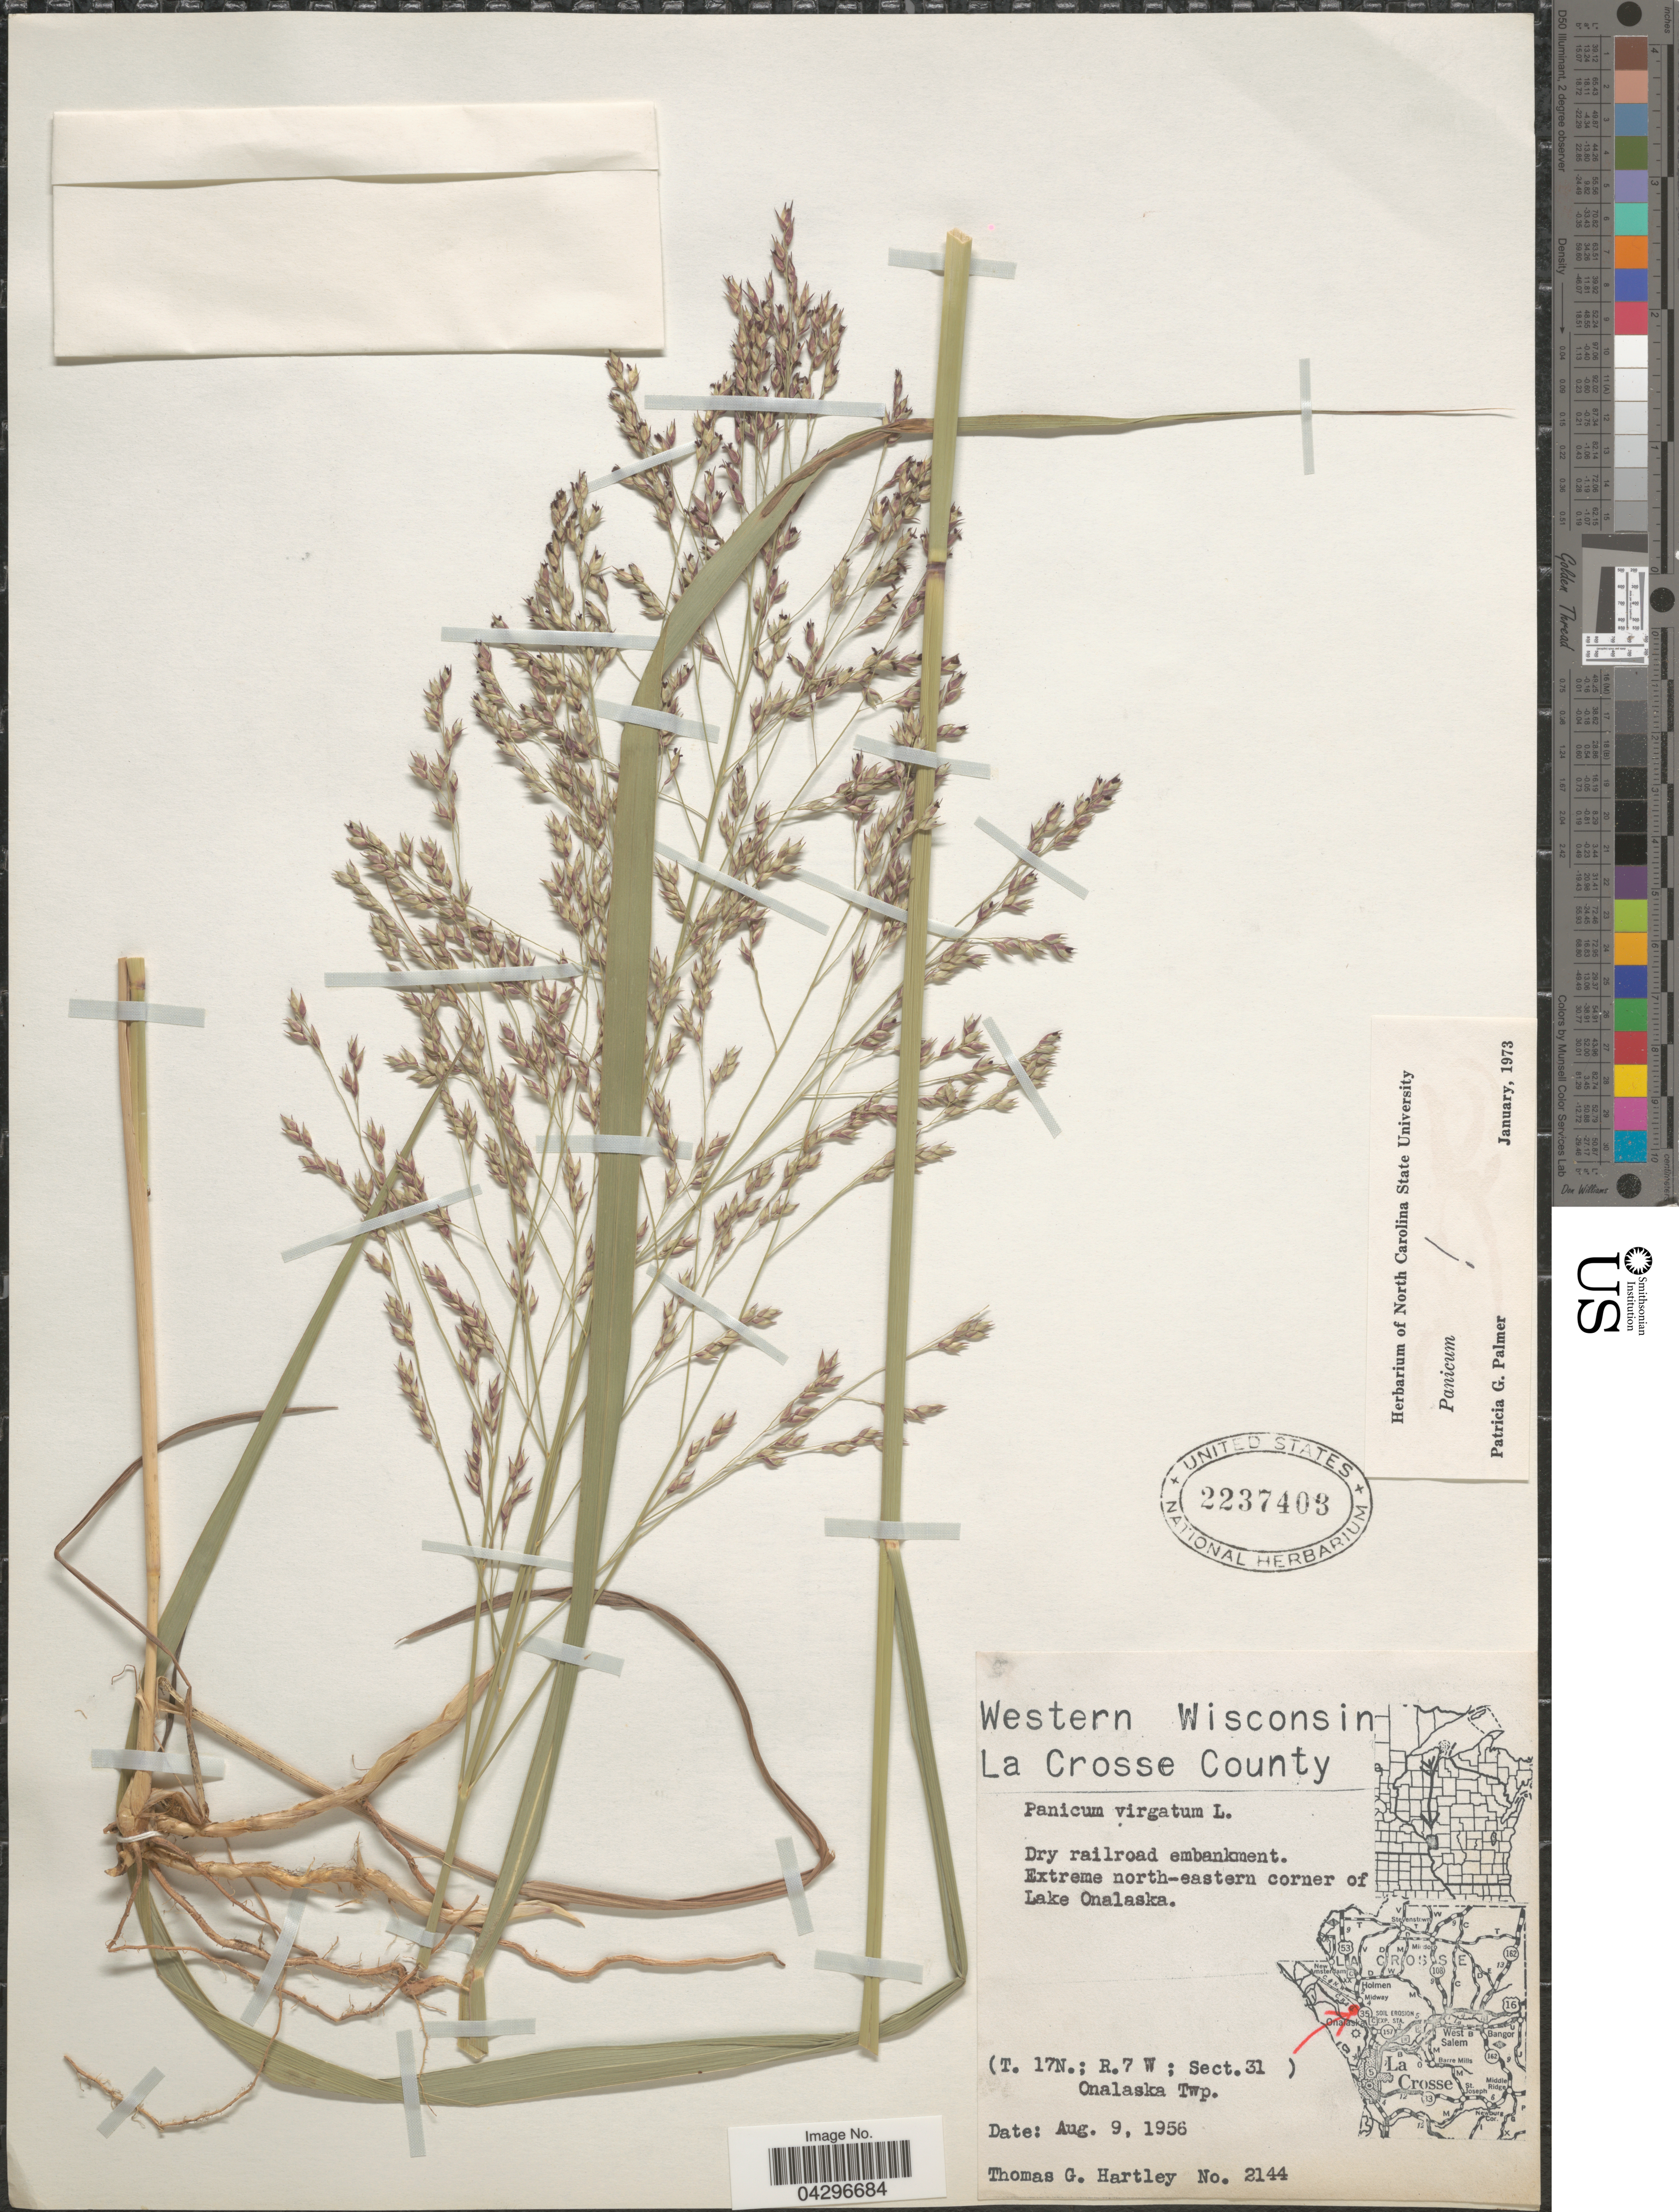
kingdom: Plantae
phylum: Tracheophyta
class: Liliopsida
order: Poales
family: Poaceae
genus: Panicum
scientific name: Panicum virgatum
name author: L.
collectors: T. G. Hartley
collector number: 2144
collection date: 1956-08-09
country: United States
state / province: Wisconsin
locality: Western Wisconsin. La Crosse County. Dry railroad embankment. Extreme north-eastern corner of Lake Onalaska. (T. 17N.; R. 7 W; Sect.31) Onalaska Twp.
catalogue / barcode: US 2237403